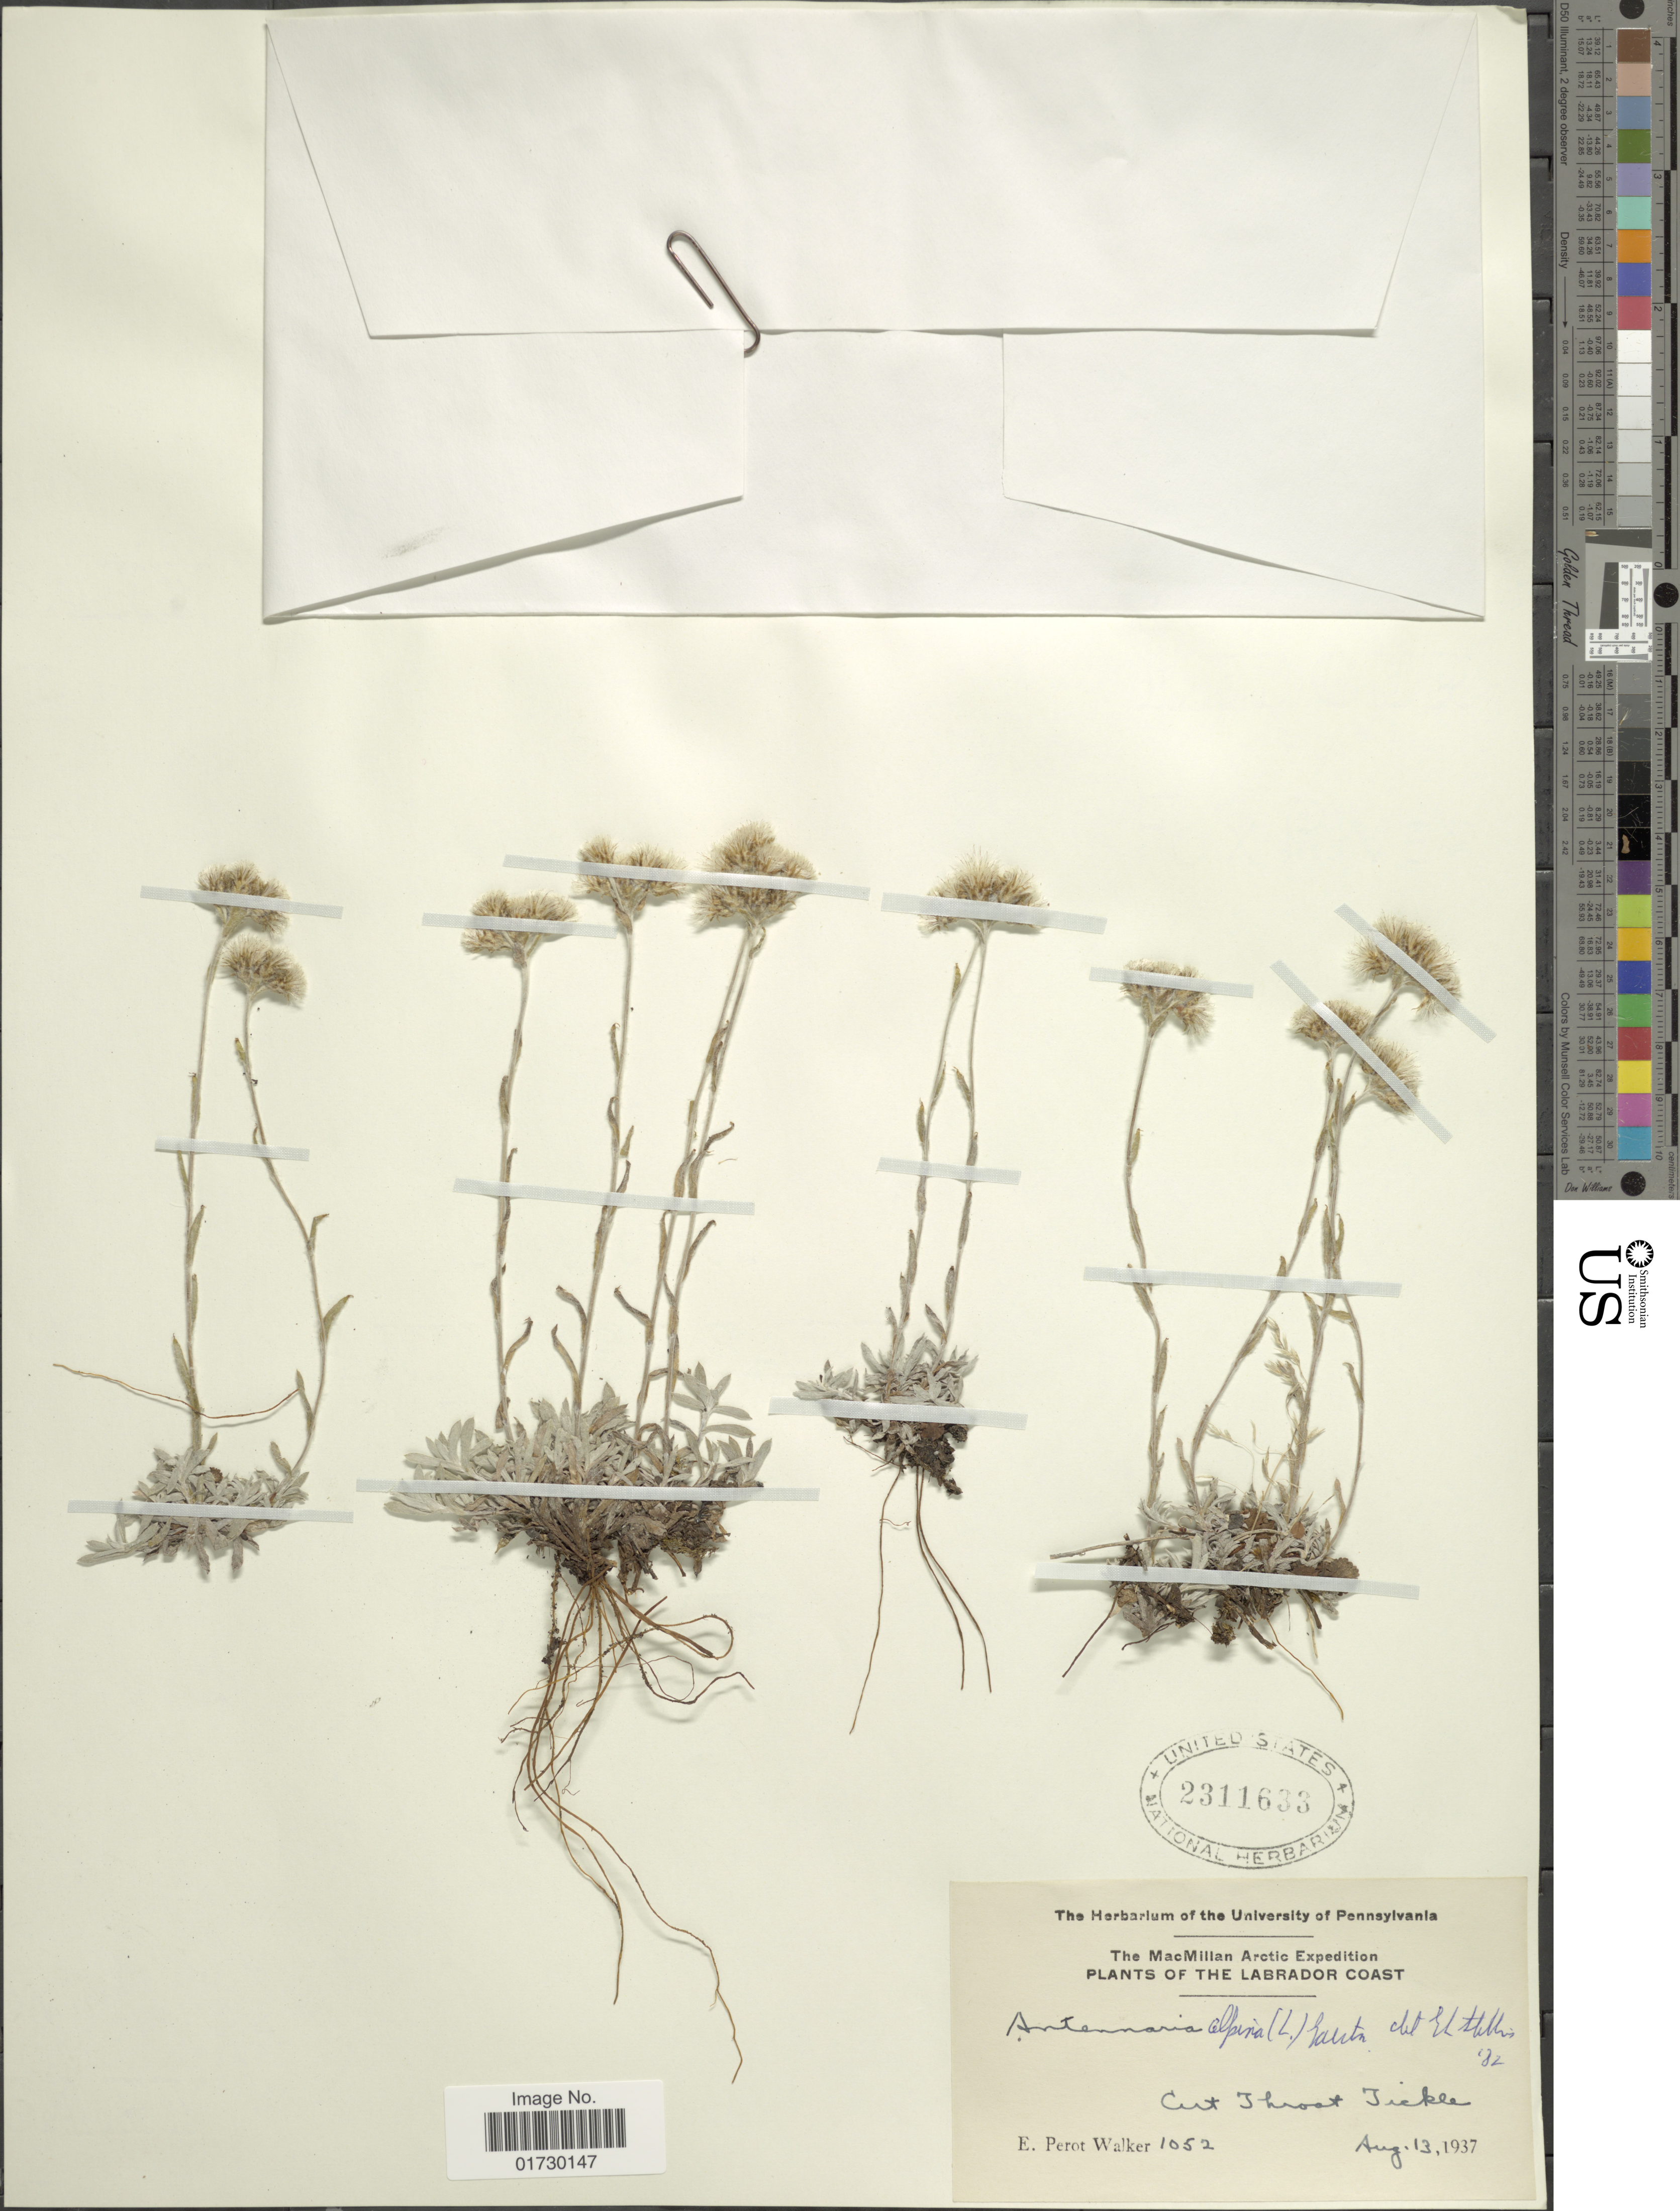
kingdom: Plantae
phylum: Tracheophyta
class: Magnoliopsida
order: Asterales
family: Asteraceae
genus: Antennaria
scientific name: Antennaria alpina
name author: (L.) Gaertn.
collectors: E. P. Walker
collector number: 1052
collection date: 1937-08-13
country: Canada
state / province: Newfoundland and Labrador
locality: Arctic, The Labrador Coast, Cut Throat Tickle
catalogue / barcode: US 2311638